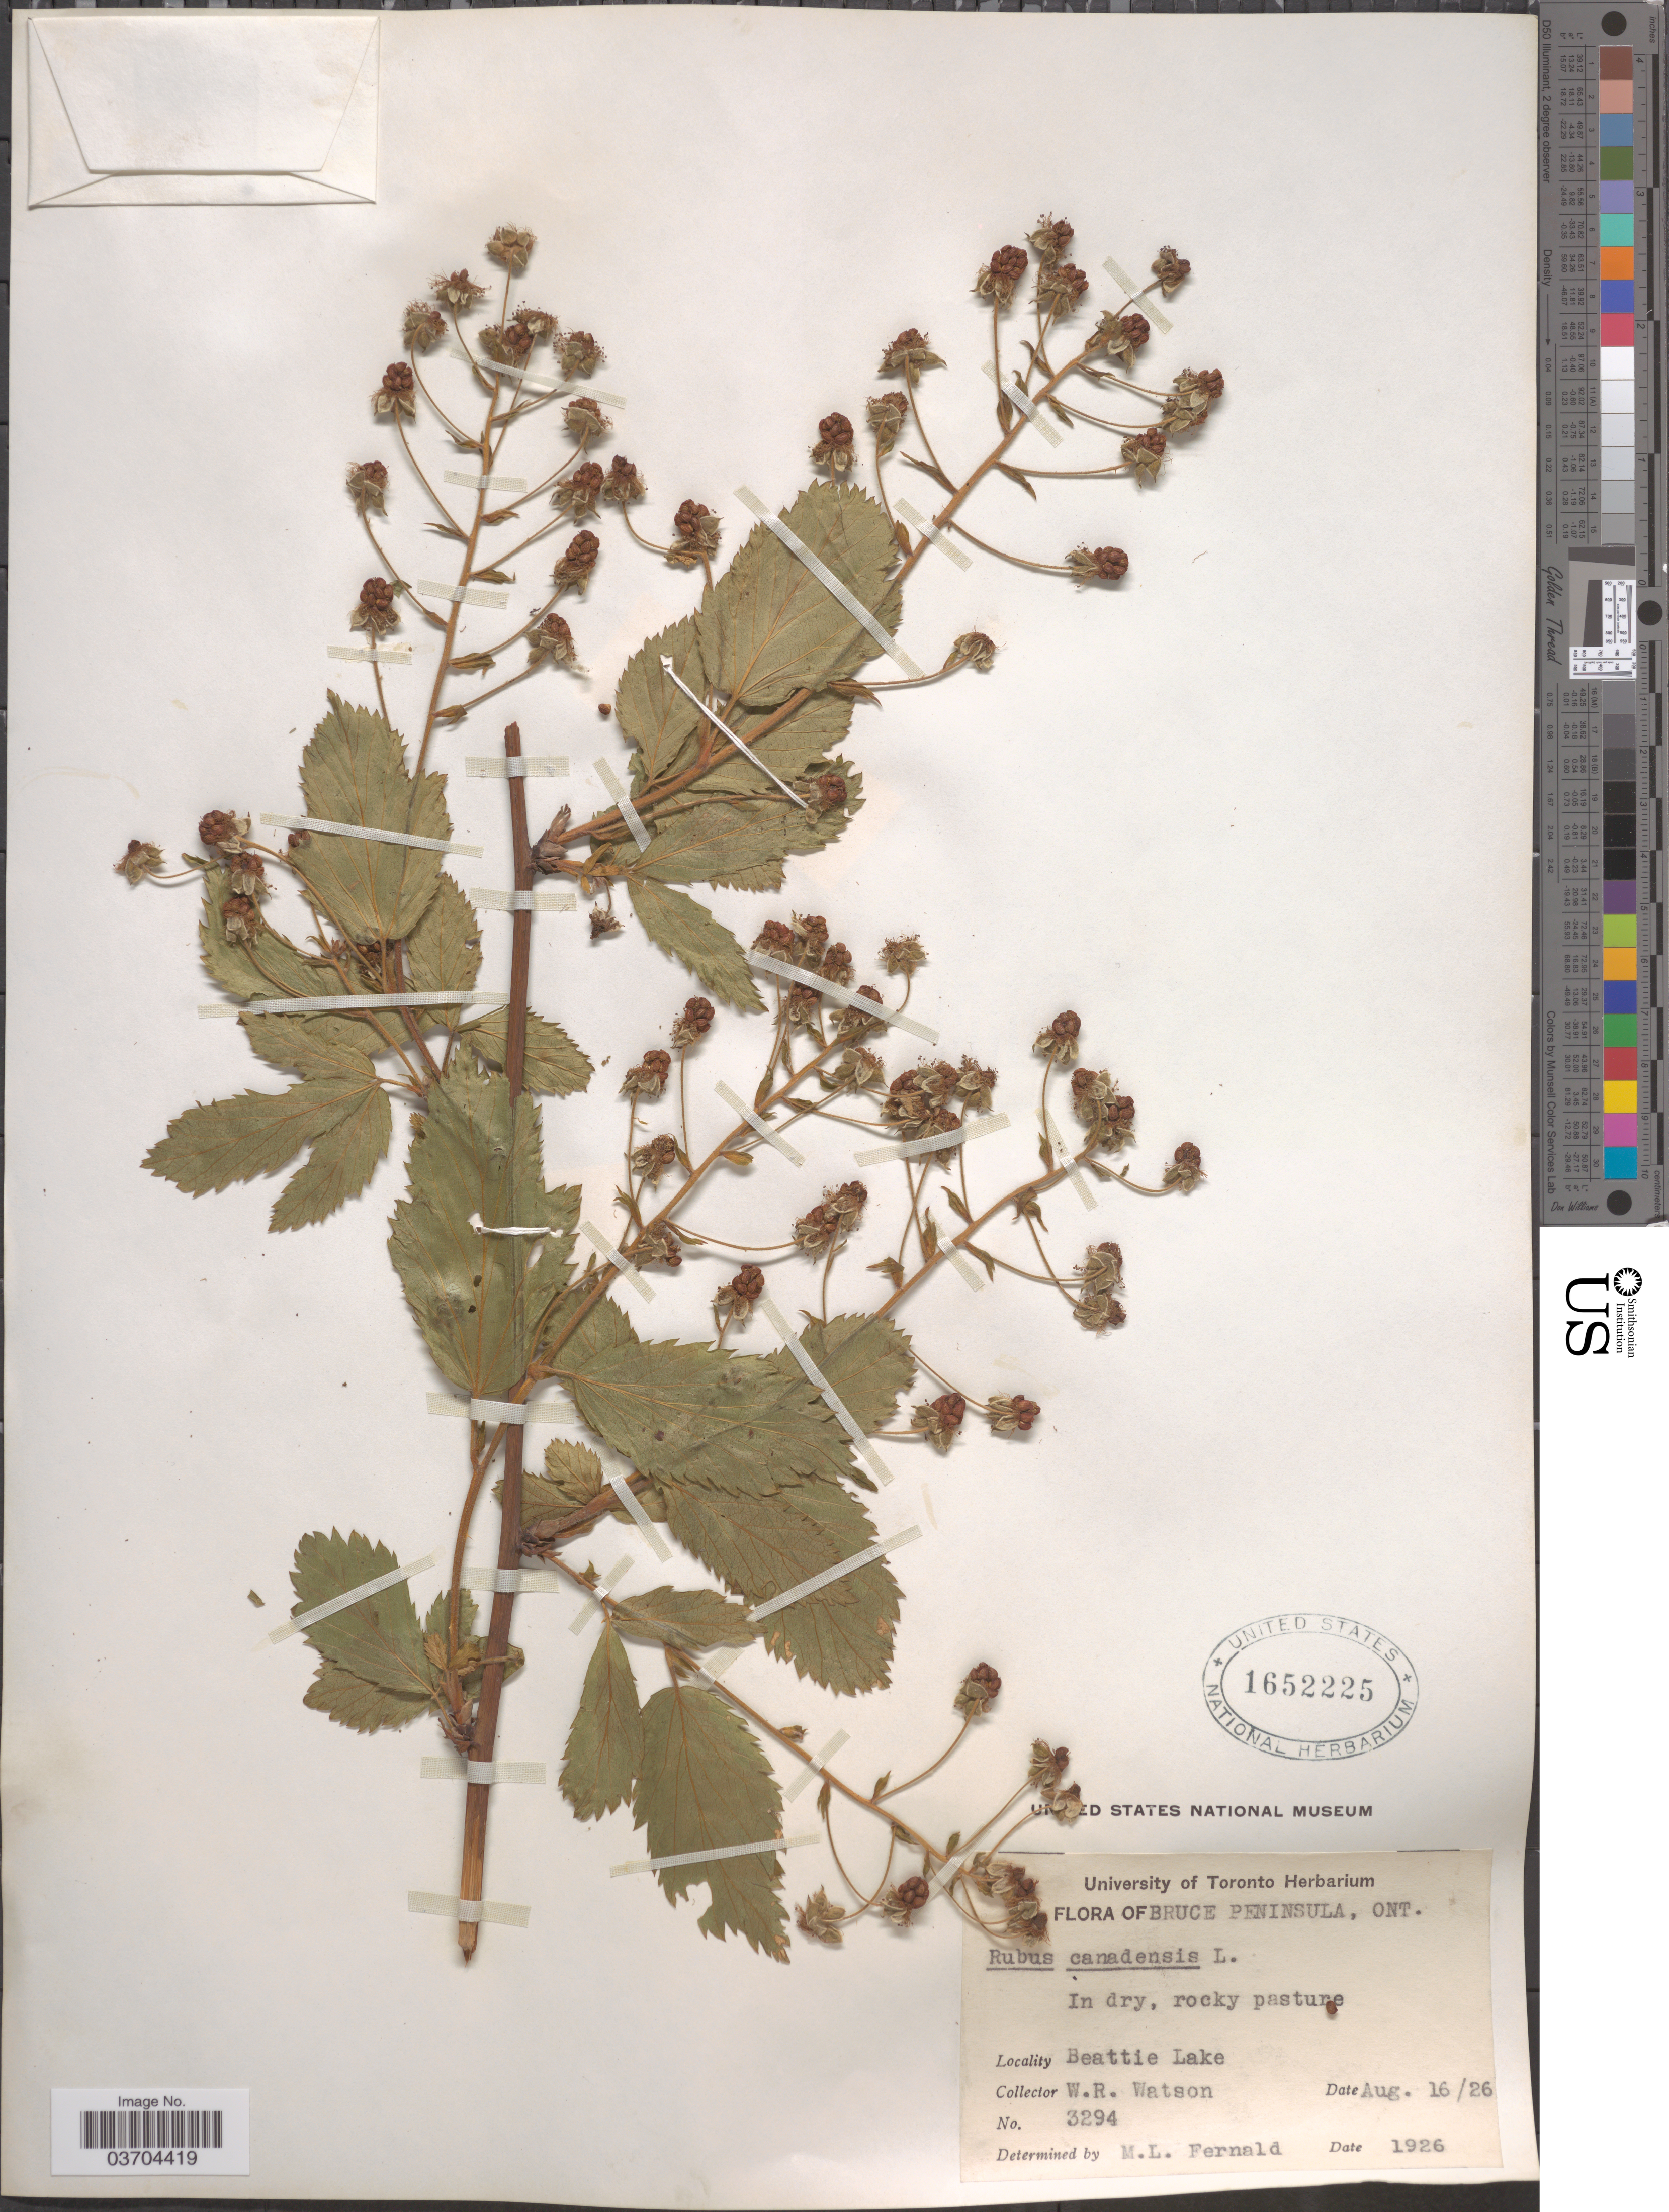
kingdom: Plantae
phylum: Tracheophyta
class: Magnoliopsida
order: Rosales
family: Rosaceae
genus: Rubus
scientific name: Rubus canadensis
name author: L.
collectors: W. R. Watson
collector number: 3294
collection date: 1926-08-16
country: Canada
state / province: Ontario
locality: Bruce Peninsula. Beattie Lake.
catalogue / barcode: US 1652225